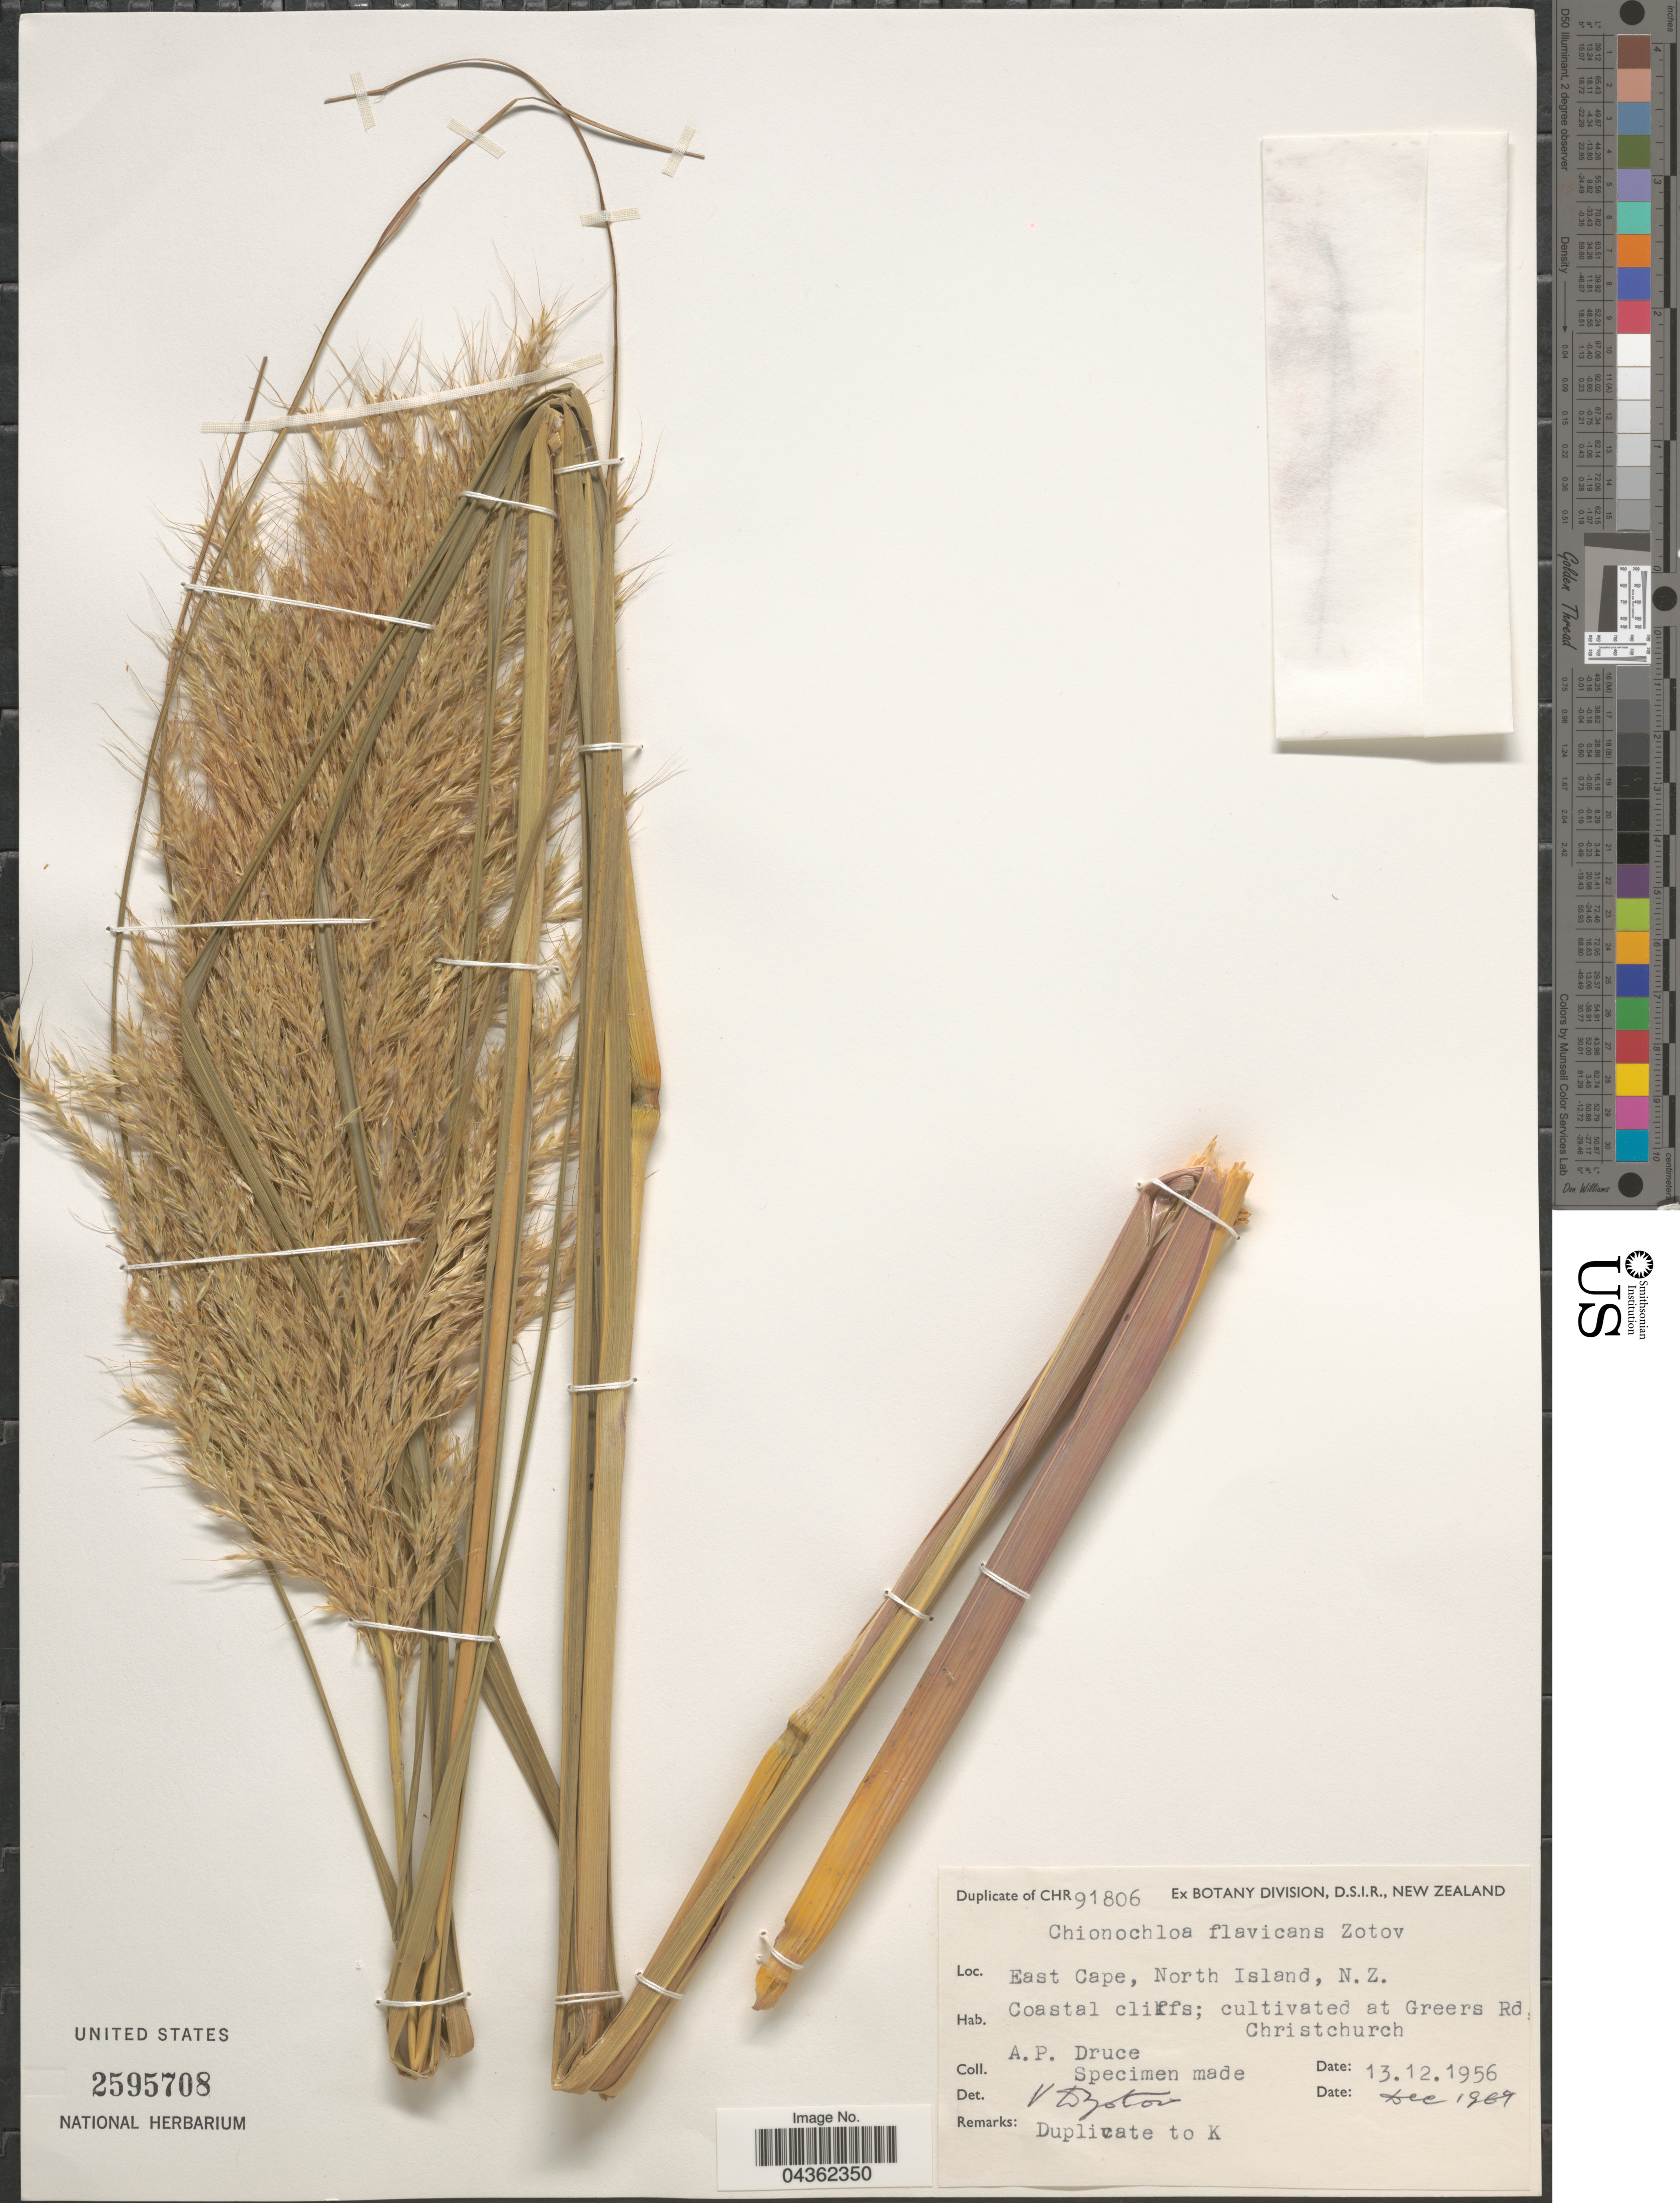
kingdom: Plantae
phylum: Tracheophyta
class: Liliopsida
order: Poales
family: Poaceae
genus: Chionochloa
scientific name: Chionochloa flavicans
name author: Zotov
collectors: A. Druce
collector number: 91806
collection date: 1956-12-13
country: New Zealand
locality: East Cape, North Island. At Greers Rd. Christchurch.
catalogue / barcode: US 2595708